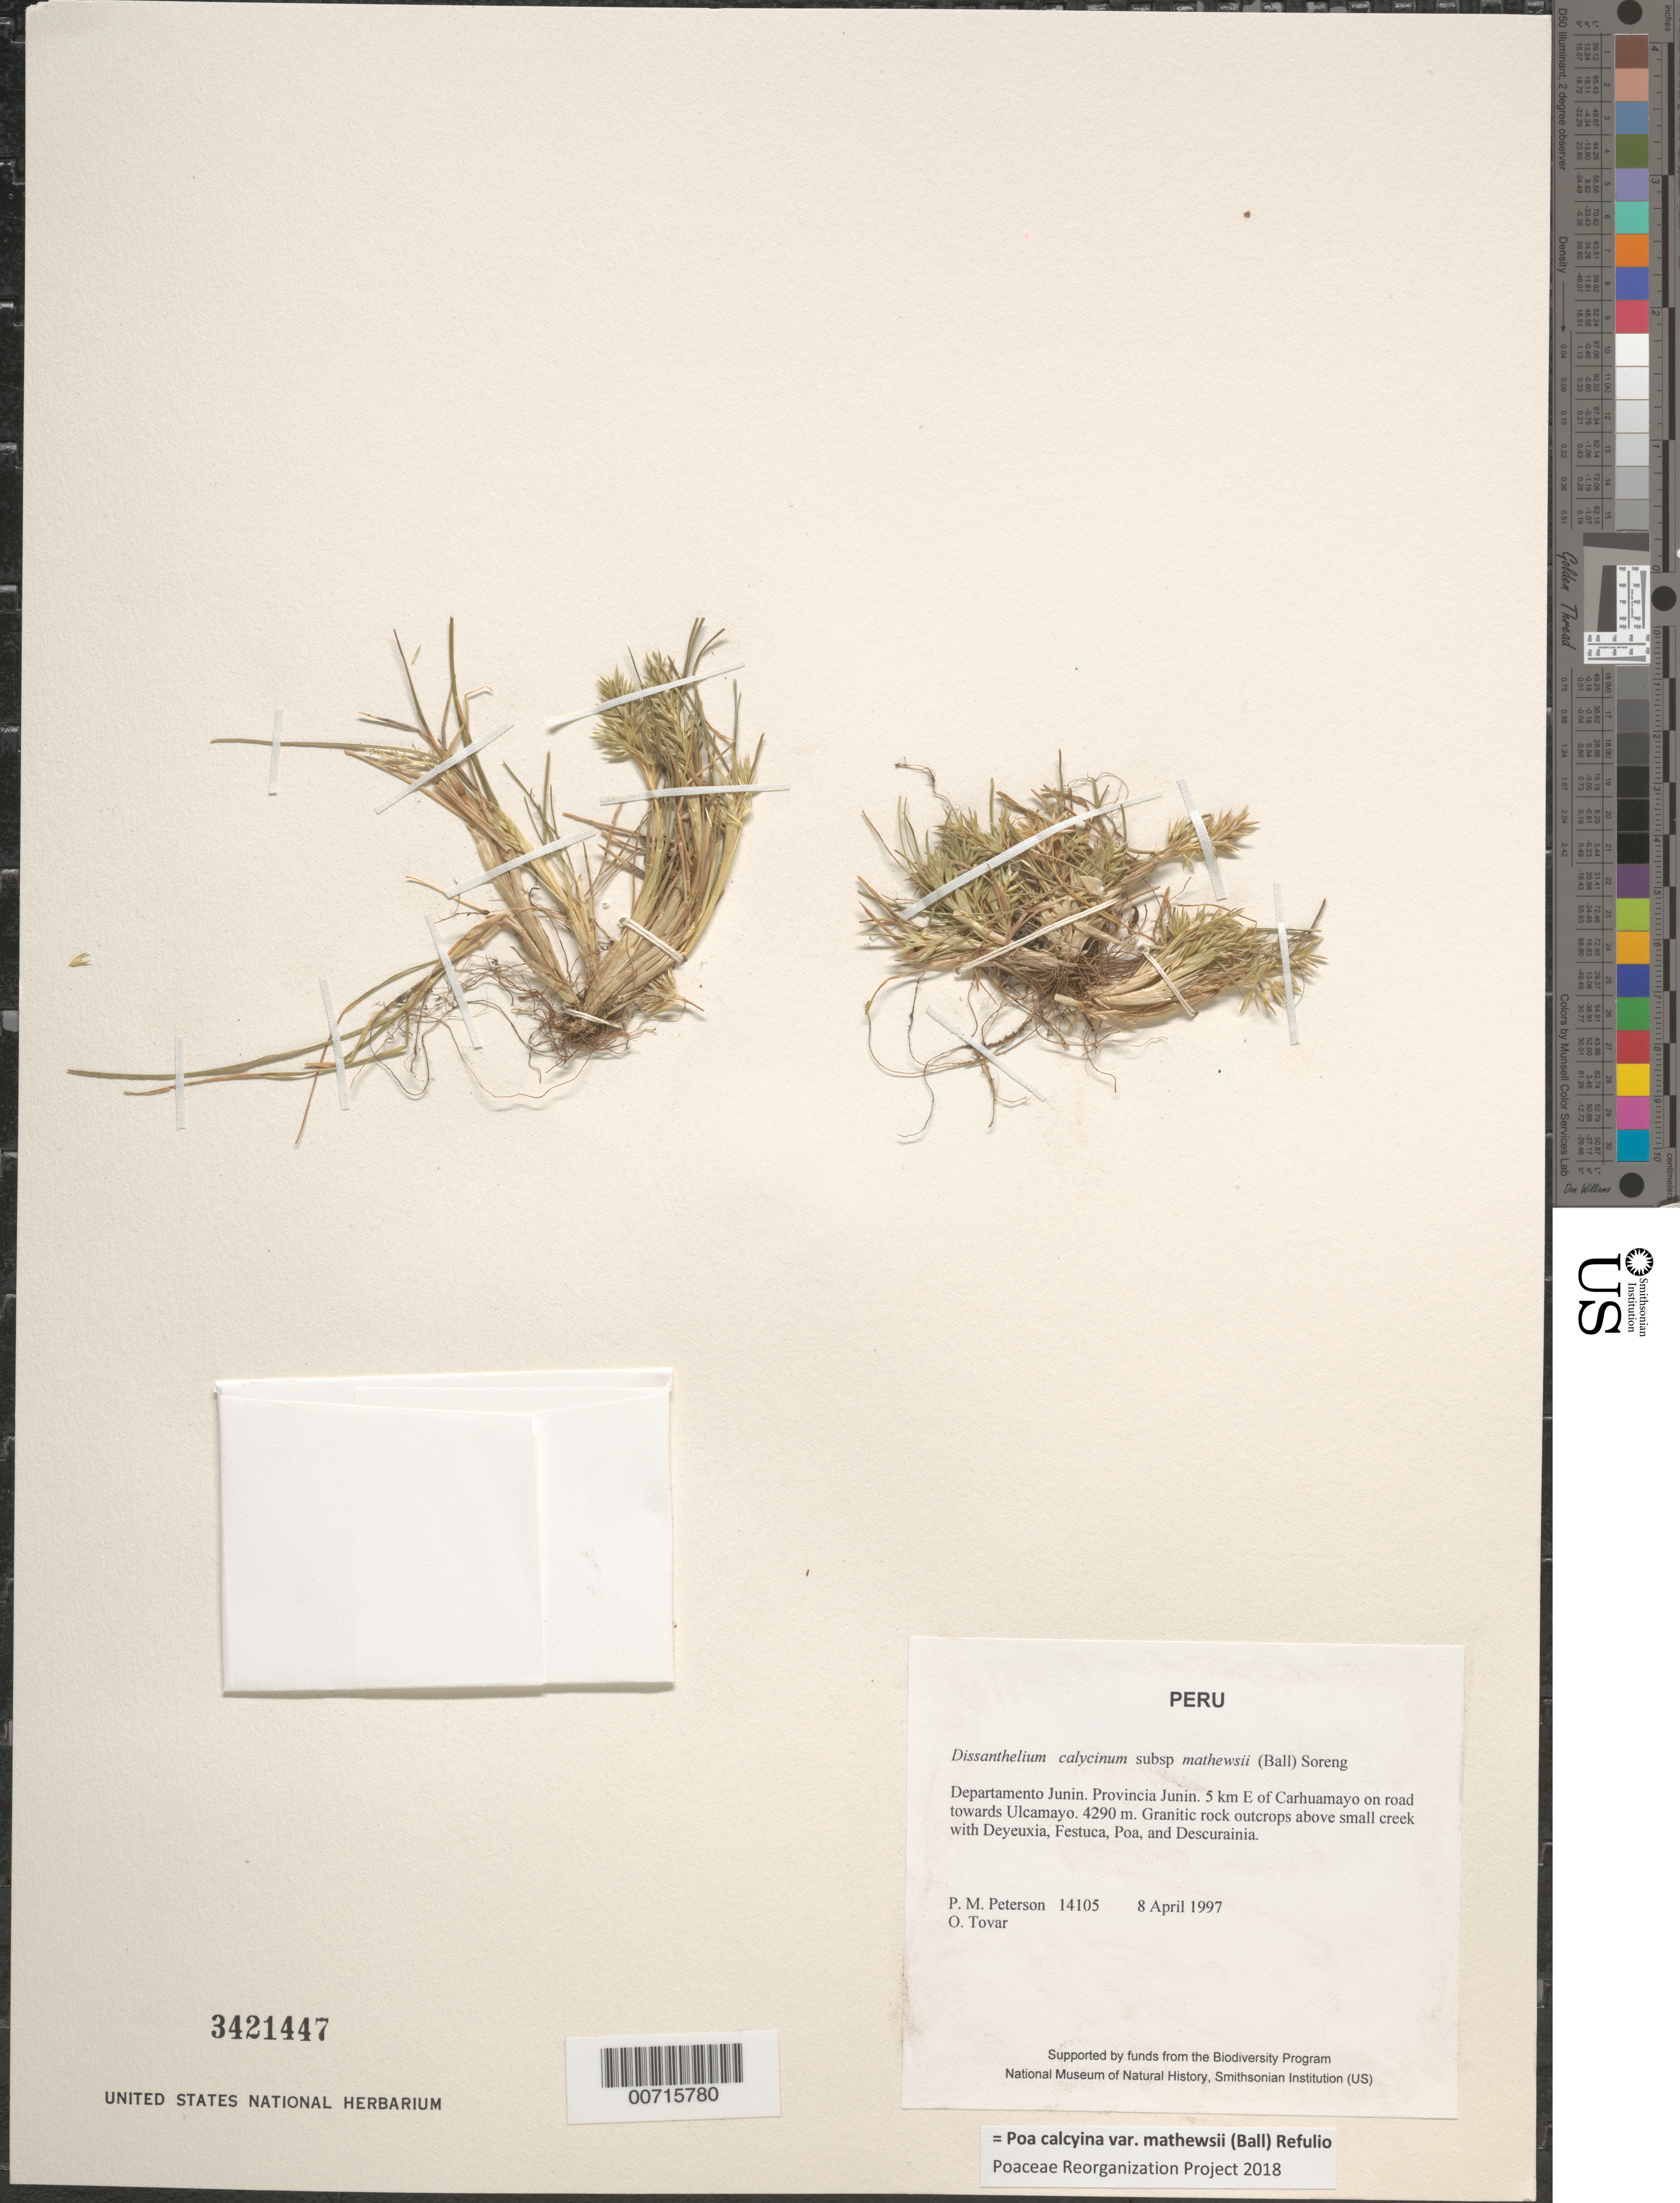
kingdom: Plantae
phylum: Tracheophyta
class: Liliopsida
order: Poales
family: Poaceae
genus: Poa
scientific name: Poa calycina var. mathewsii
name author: (Ball) Refulio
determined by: Poaceae Reorganization Project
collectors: P. M. Peterson & Ó. Tovar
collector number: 14105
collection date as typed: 08 Apr 1997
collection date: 1997-04-08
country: Peru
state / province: Junín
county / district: Junín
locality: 5 km E of Carhuamayo on road towards Ulcamayo.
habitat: Granitic rock outcrops above small creek with Deyeuxia, Festuca, Poa, and Descurainia.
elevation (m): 4290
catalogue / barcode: US 3421447